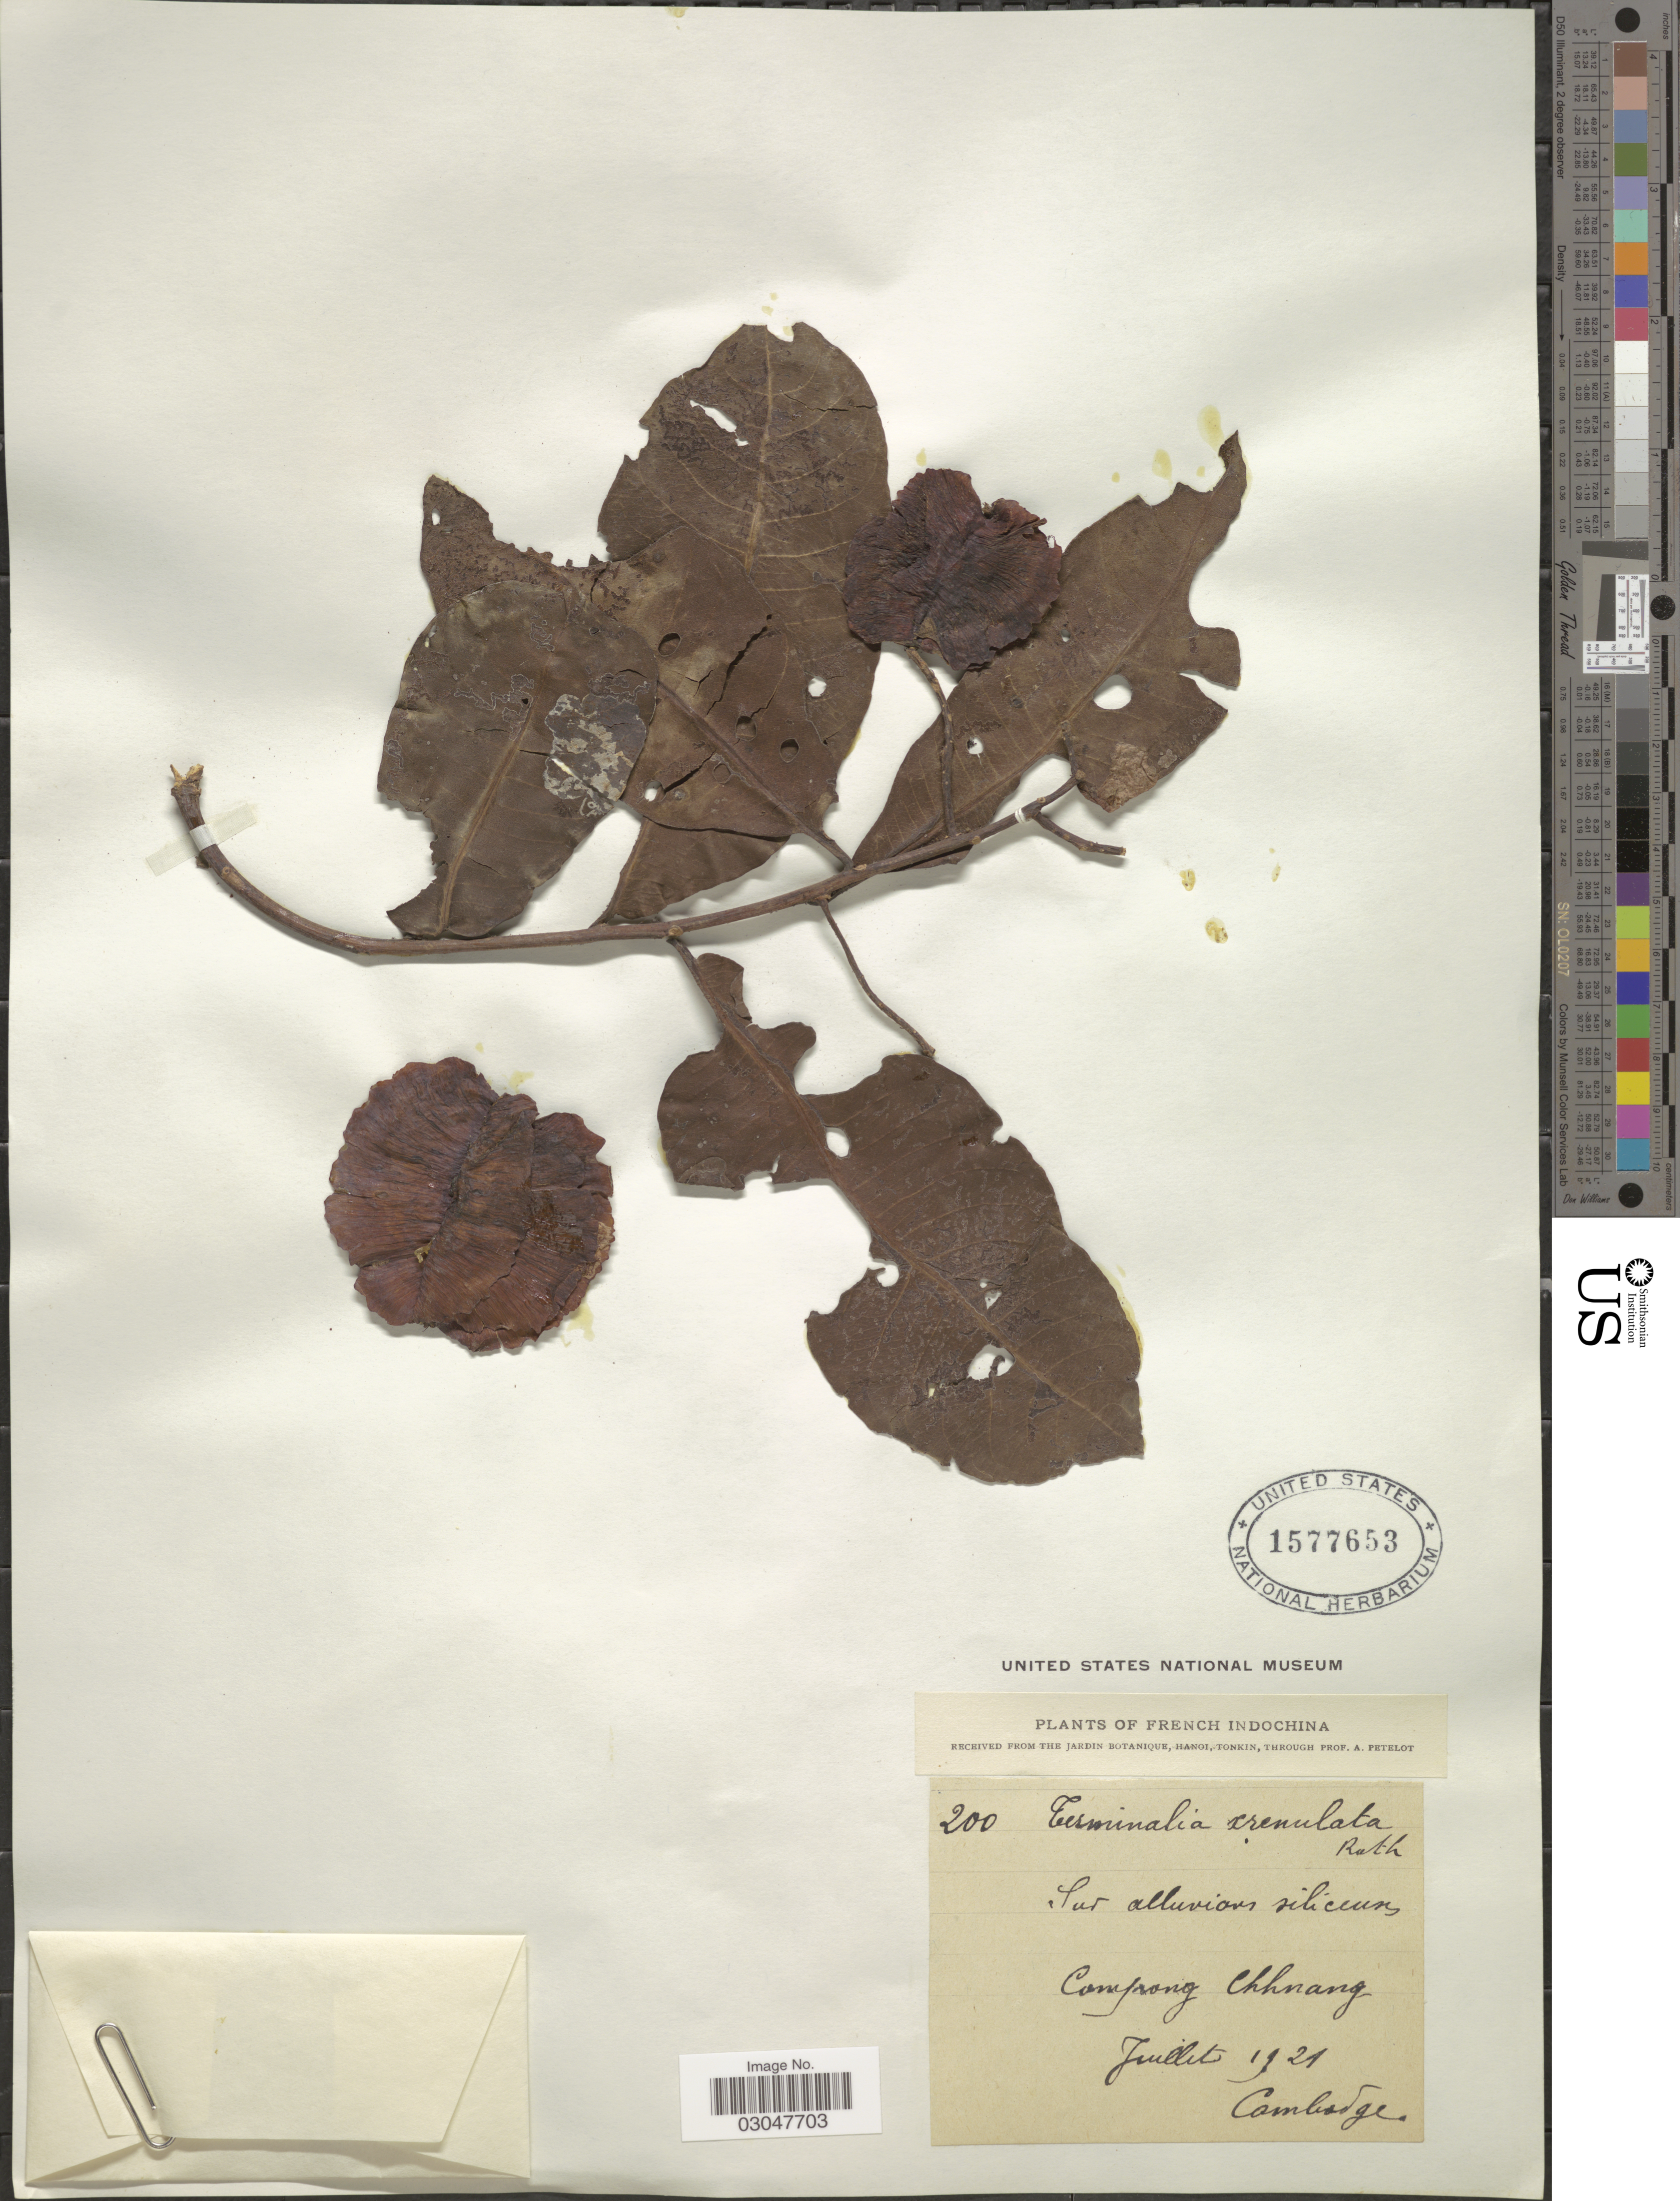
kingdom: Plantae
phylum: Tracheophyta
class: Magnoliopsida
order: Myrtales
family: Combretaceae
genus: Terminalia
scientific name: Terminalia crenulata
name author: A. Roth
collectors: -. Cambadge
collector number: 200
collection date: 1921-07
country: Cambodia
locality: Indochina. Compong Chhnang.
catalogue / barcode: US 1577653